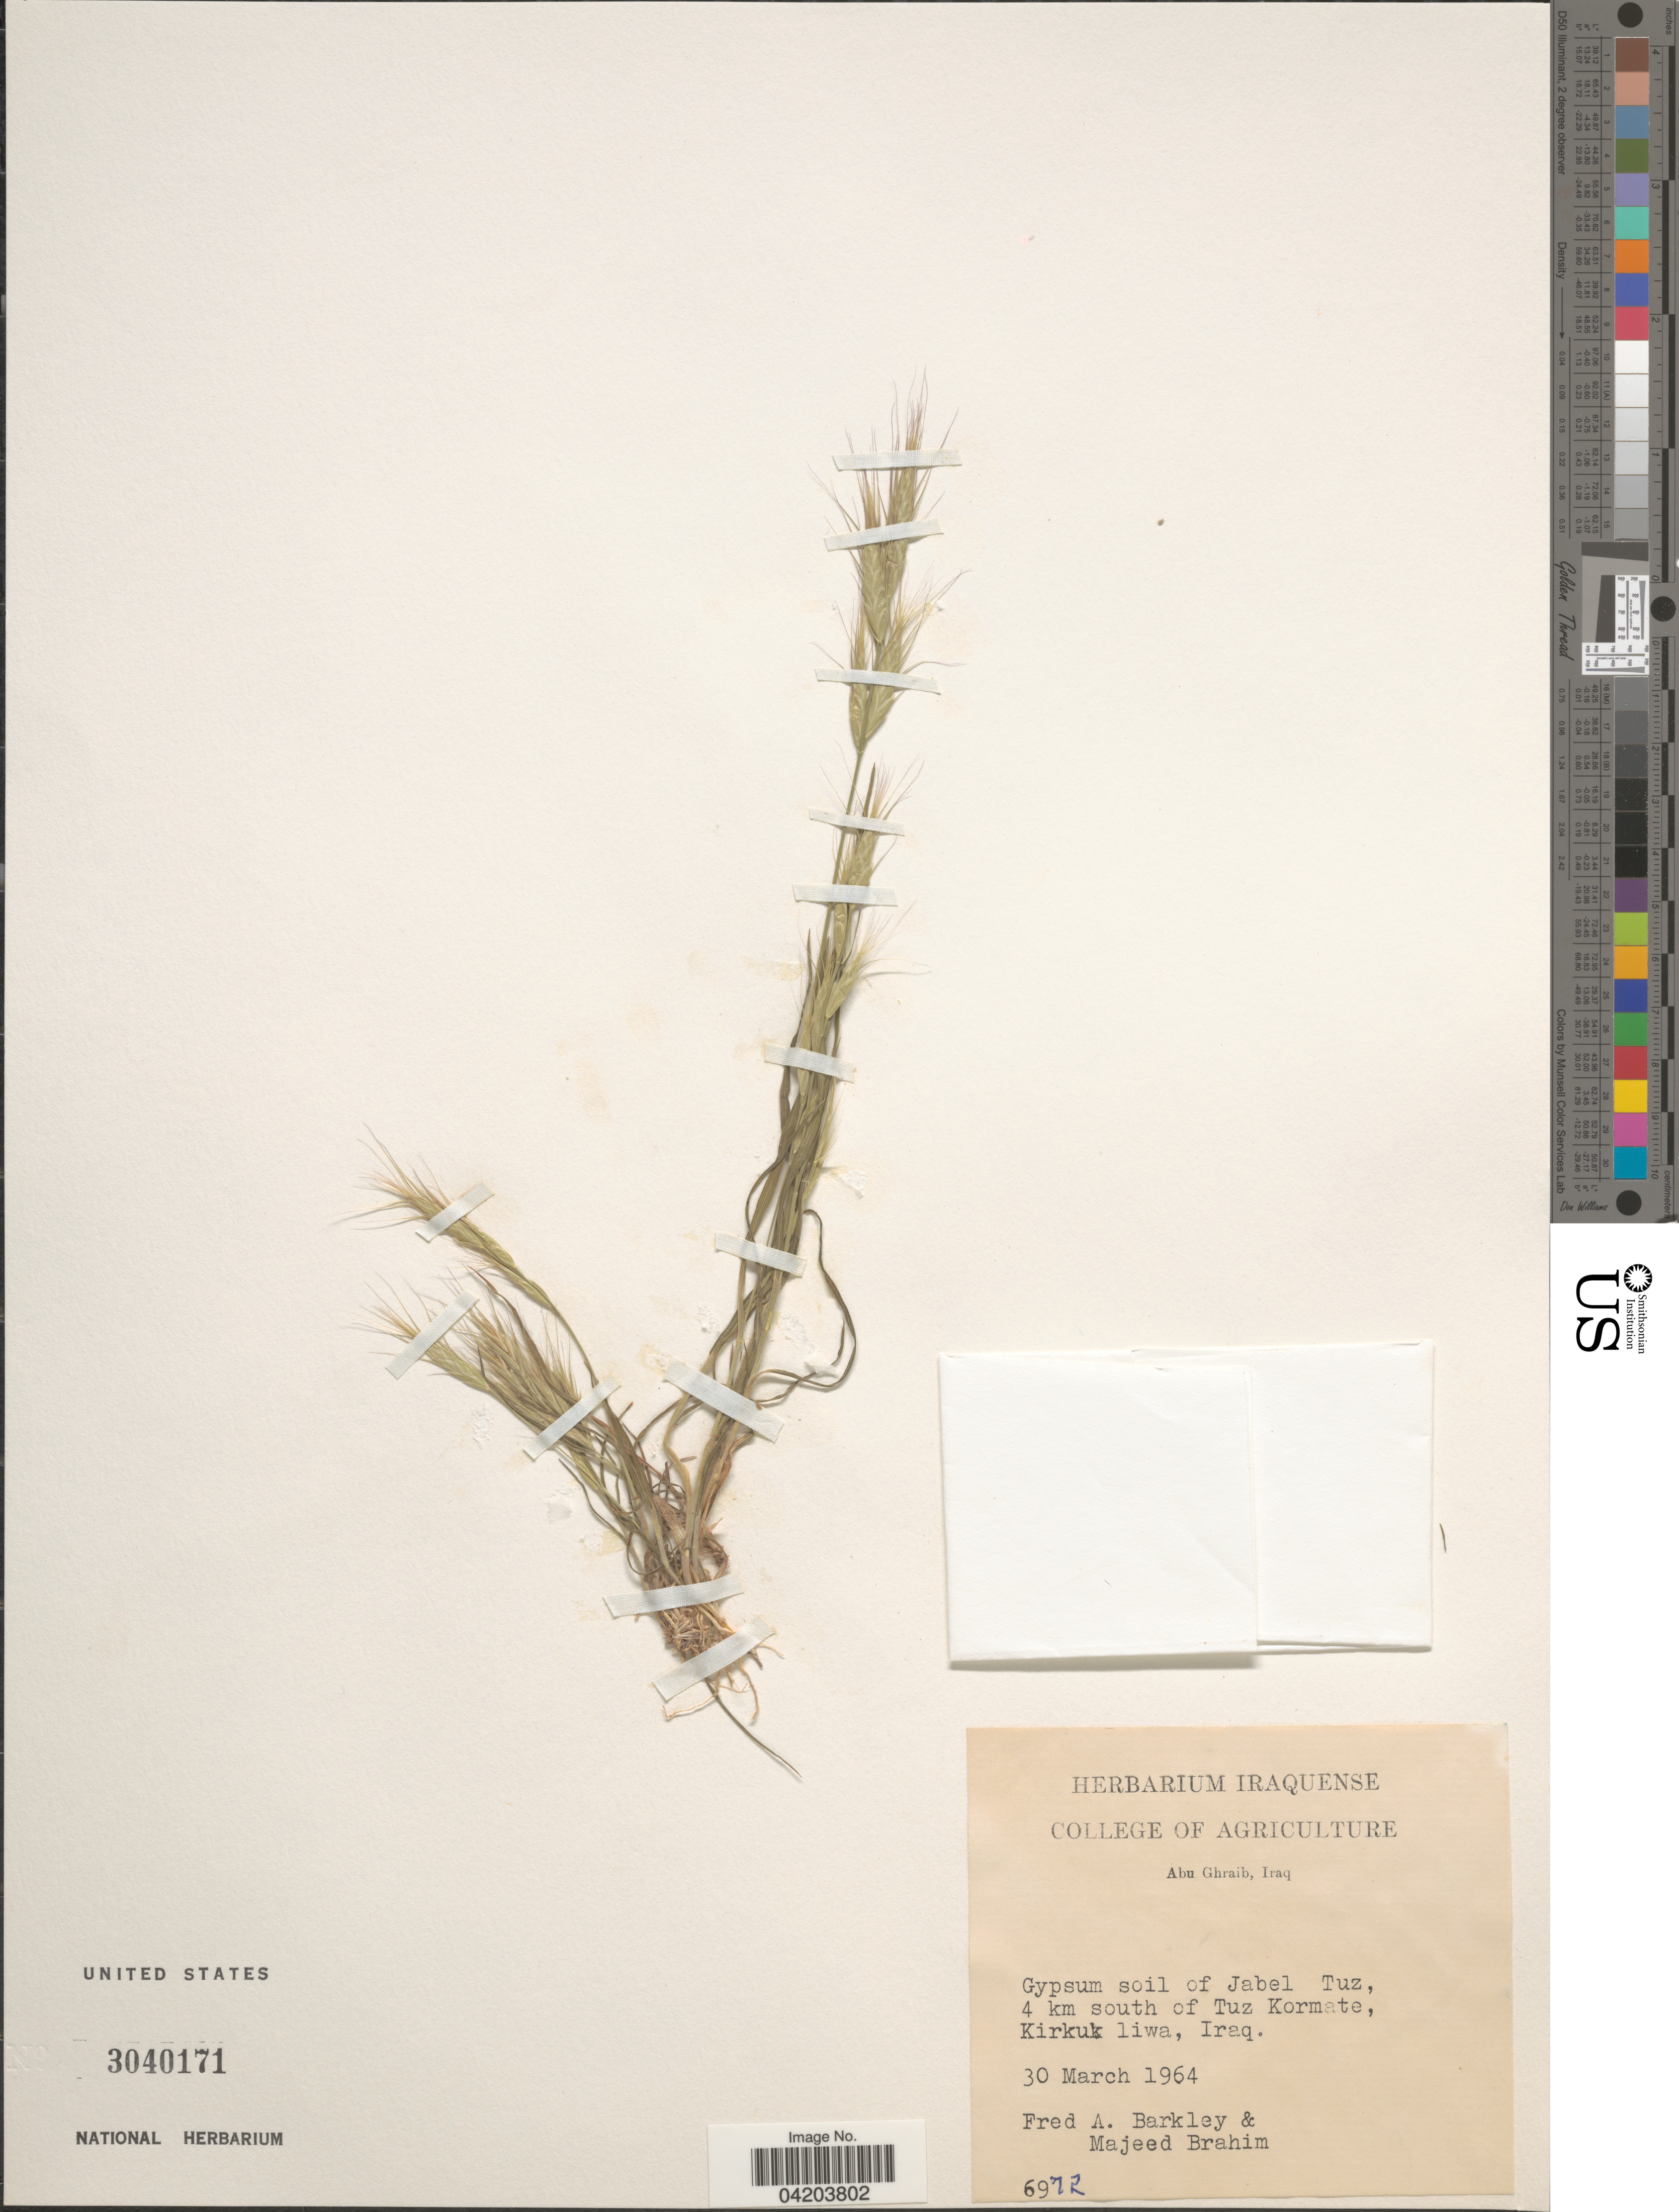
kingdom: Plantae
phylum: Tracheophyta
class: Liliopsida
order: Poales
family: Poaceae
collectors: F. A. Barkley & M. Brahim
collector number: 6972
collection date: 1964-03-30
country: Iraq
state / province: Kirkūk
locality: Gypsum soil of Jabel Tuz, 4 km south of Tuz Kormate, Kirkuk liwa.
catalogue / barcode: US 3040171